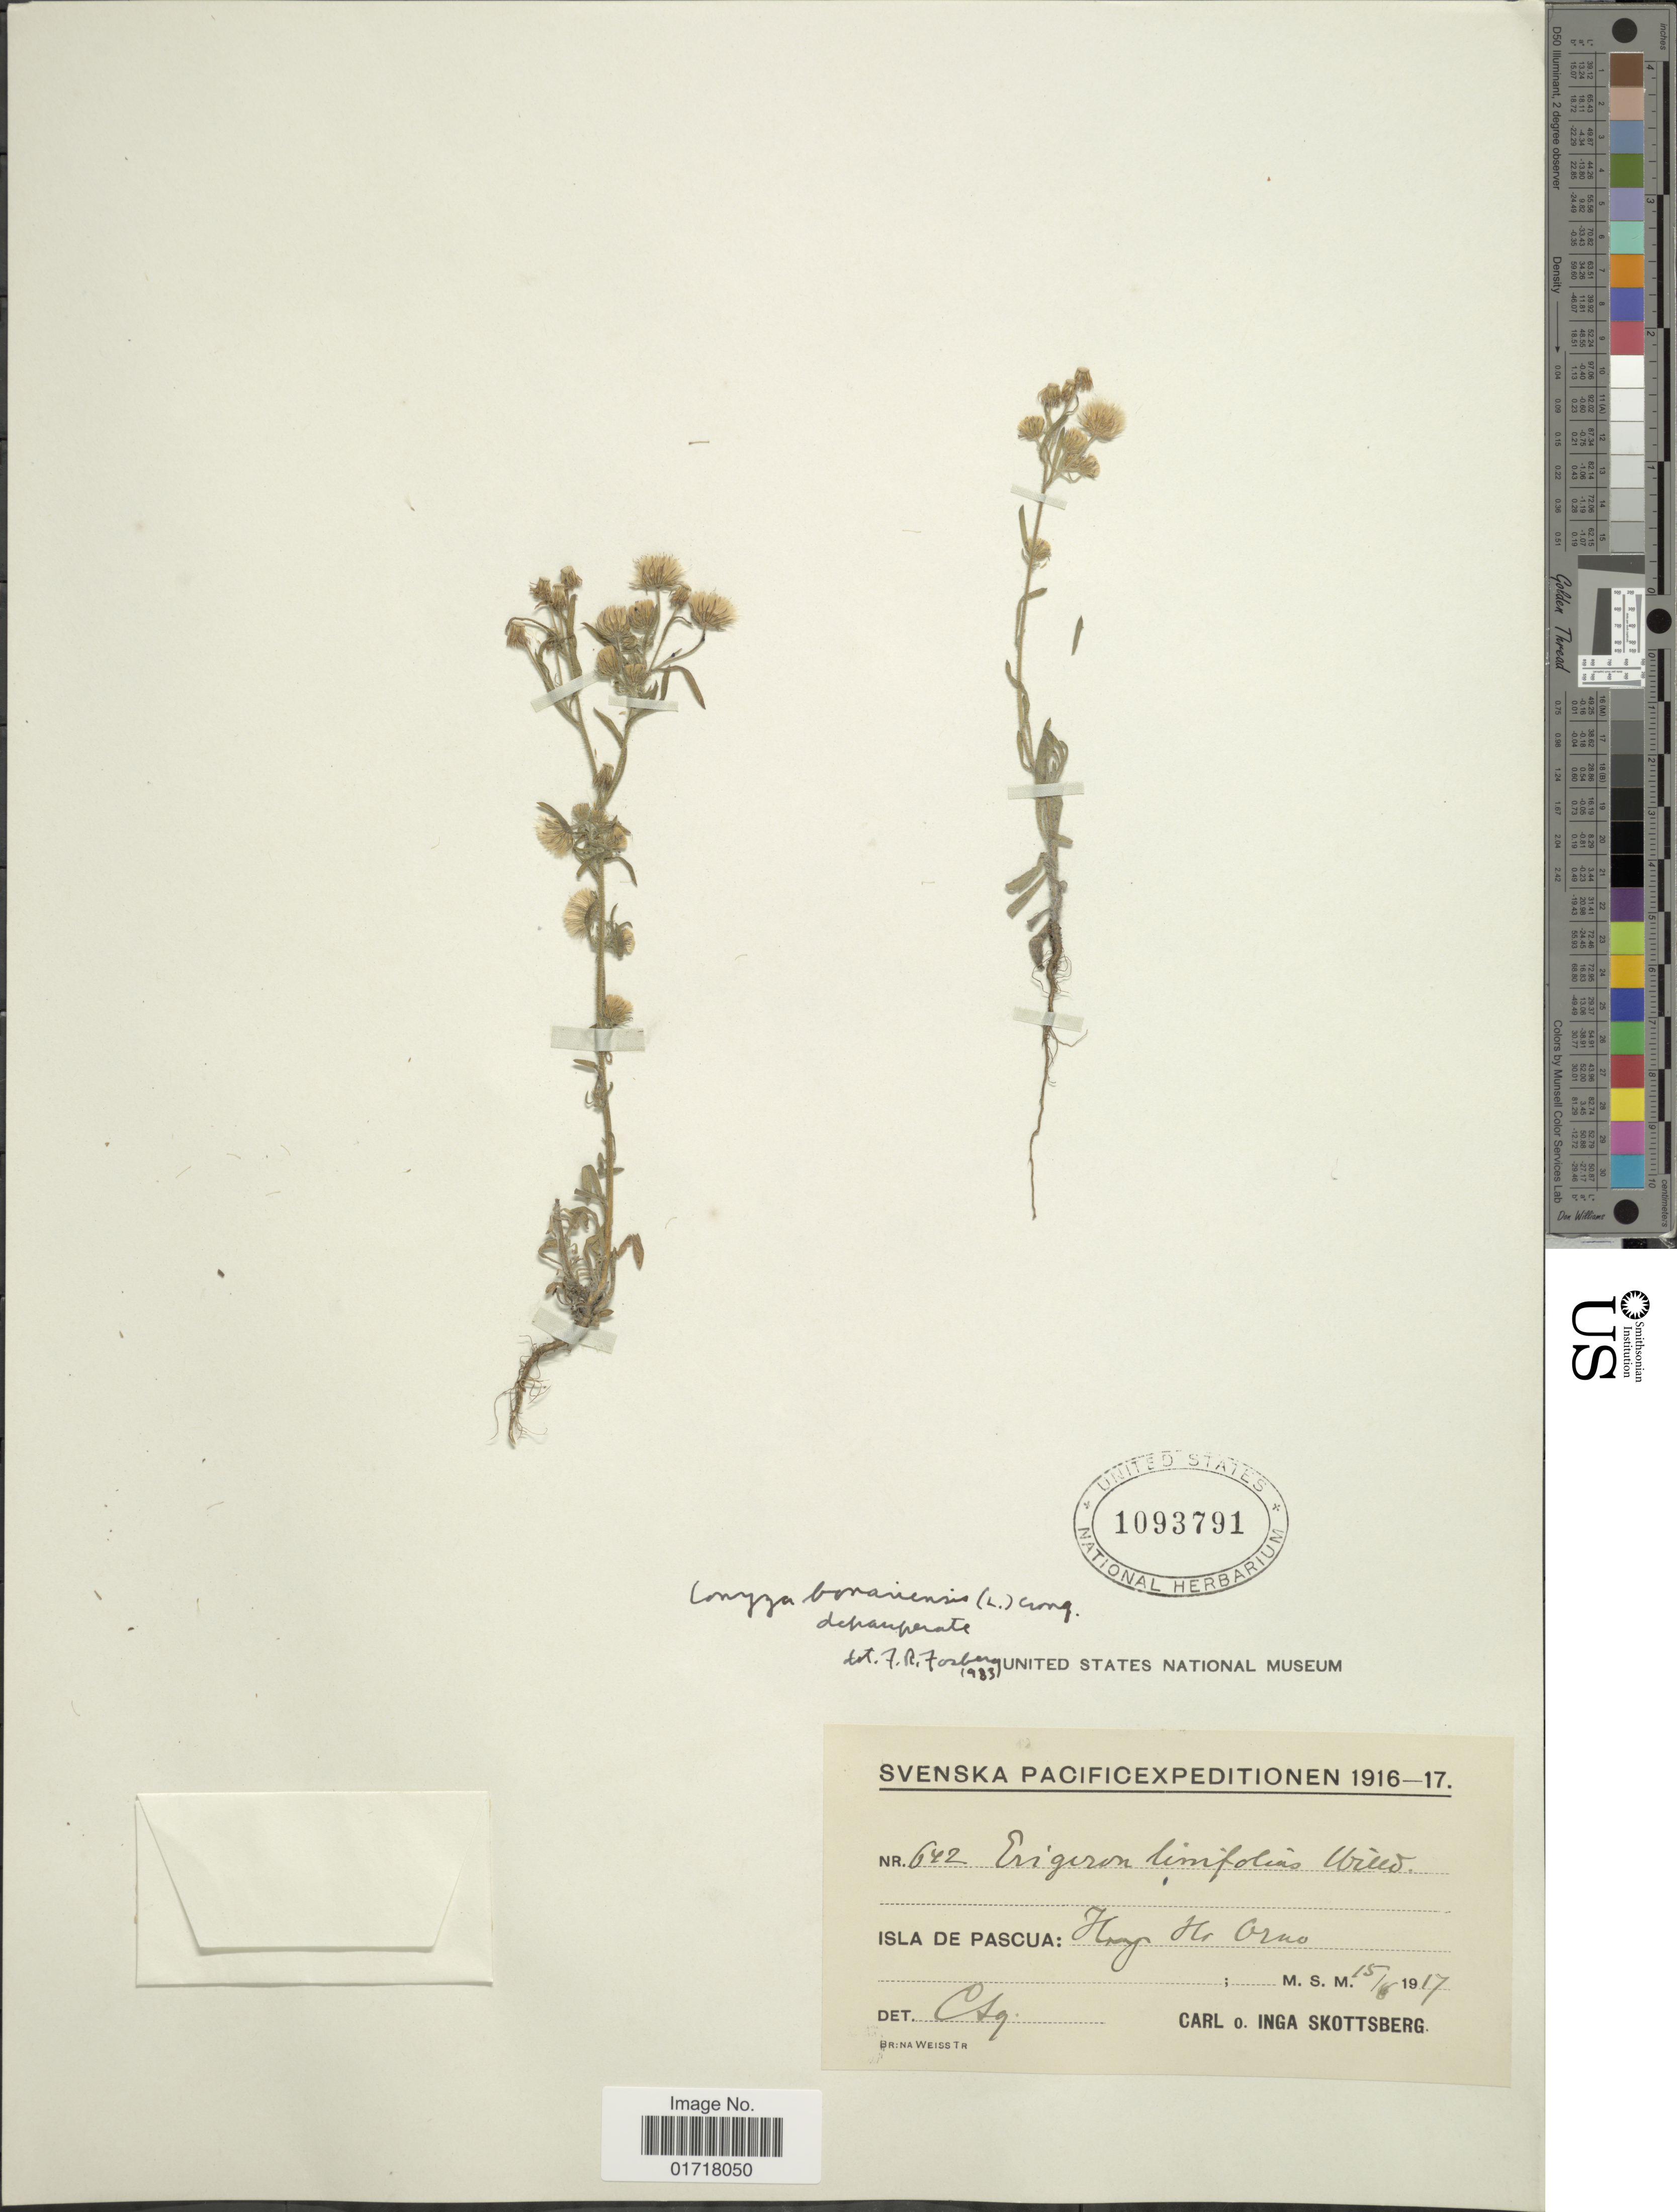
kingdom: Plantae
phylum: Tracheophyta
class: Magnoliopsida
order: Asterales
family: Asteraceae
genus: Erigeron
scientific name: Erigeron bonariensis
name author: L.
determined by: Wagner, W. L., (BOT), Smithsonian Institution - National Museum of Natural History (UNITED STATES)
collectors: C. Skottsberg & I. Skottsberg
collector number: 642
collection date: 1917-08-15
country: Chile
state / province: Valparaiso (V)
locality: Isla de Pascua: Hanga Ho Orno.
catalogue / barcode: US 1093791